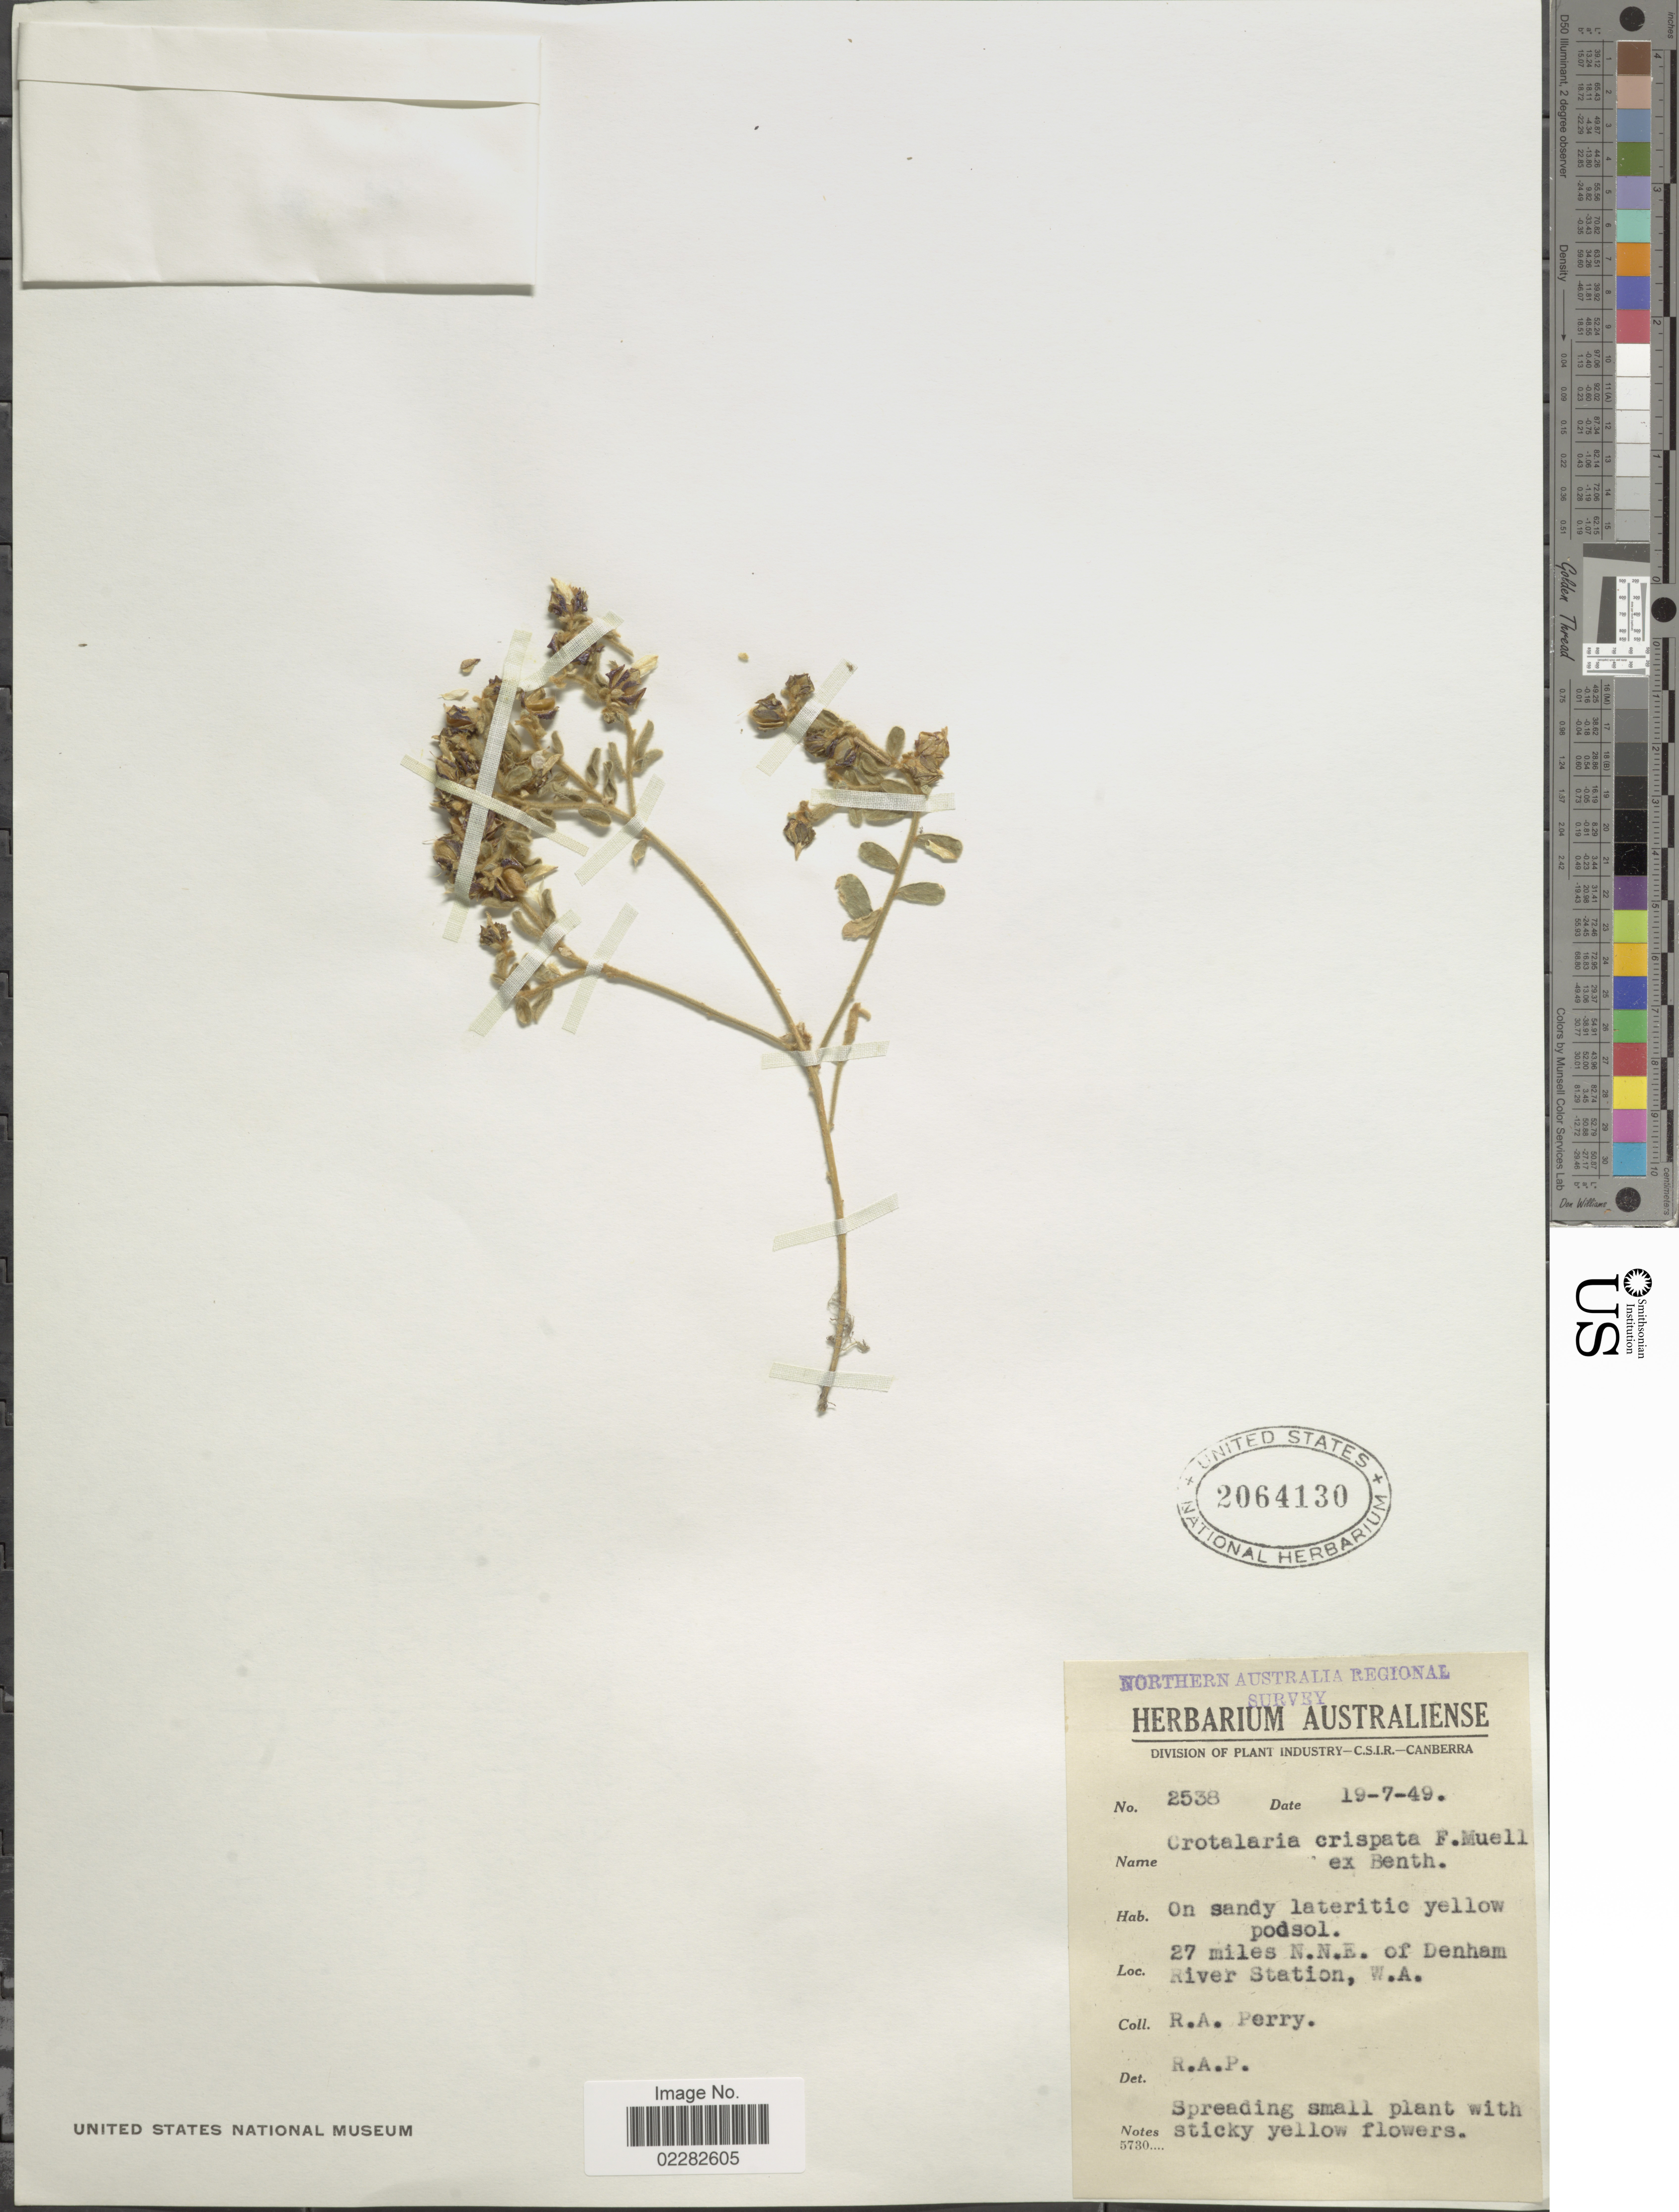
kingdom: Plantae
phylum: Tracheophyta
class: Magnoliopsida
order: Fabales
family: Fabaceae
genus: Crotalaria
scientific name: Crotalaria crispata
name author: Benth.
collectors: Perry, R. A.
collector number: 2538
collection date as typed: Transcribed d/m/y: 19/7/49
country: Australia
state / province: Western Australia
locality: Northern Australia, on sandy lateritic yellow podsol, 27 miles N.N.E. of Denham River Station, W.A.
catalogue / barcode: US 2064130